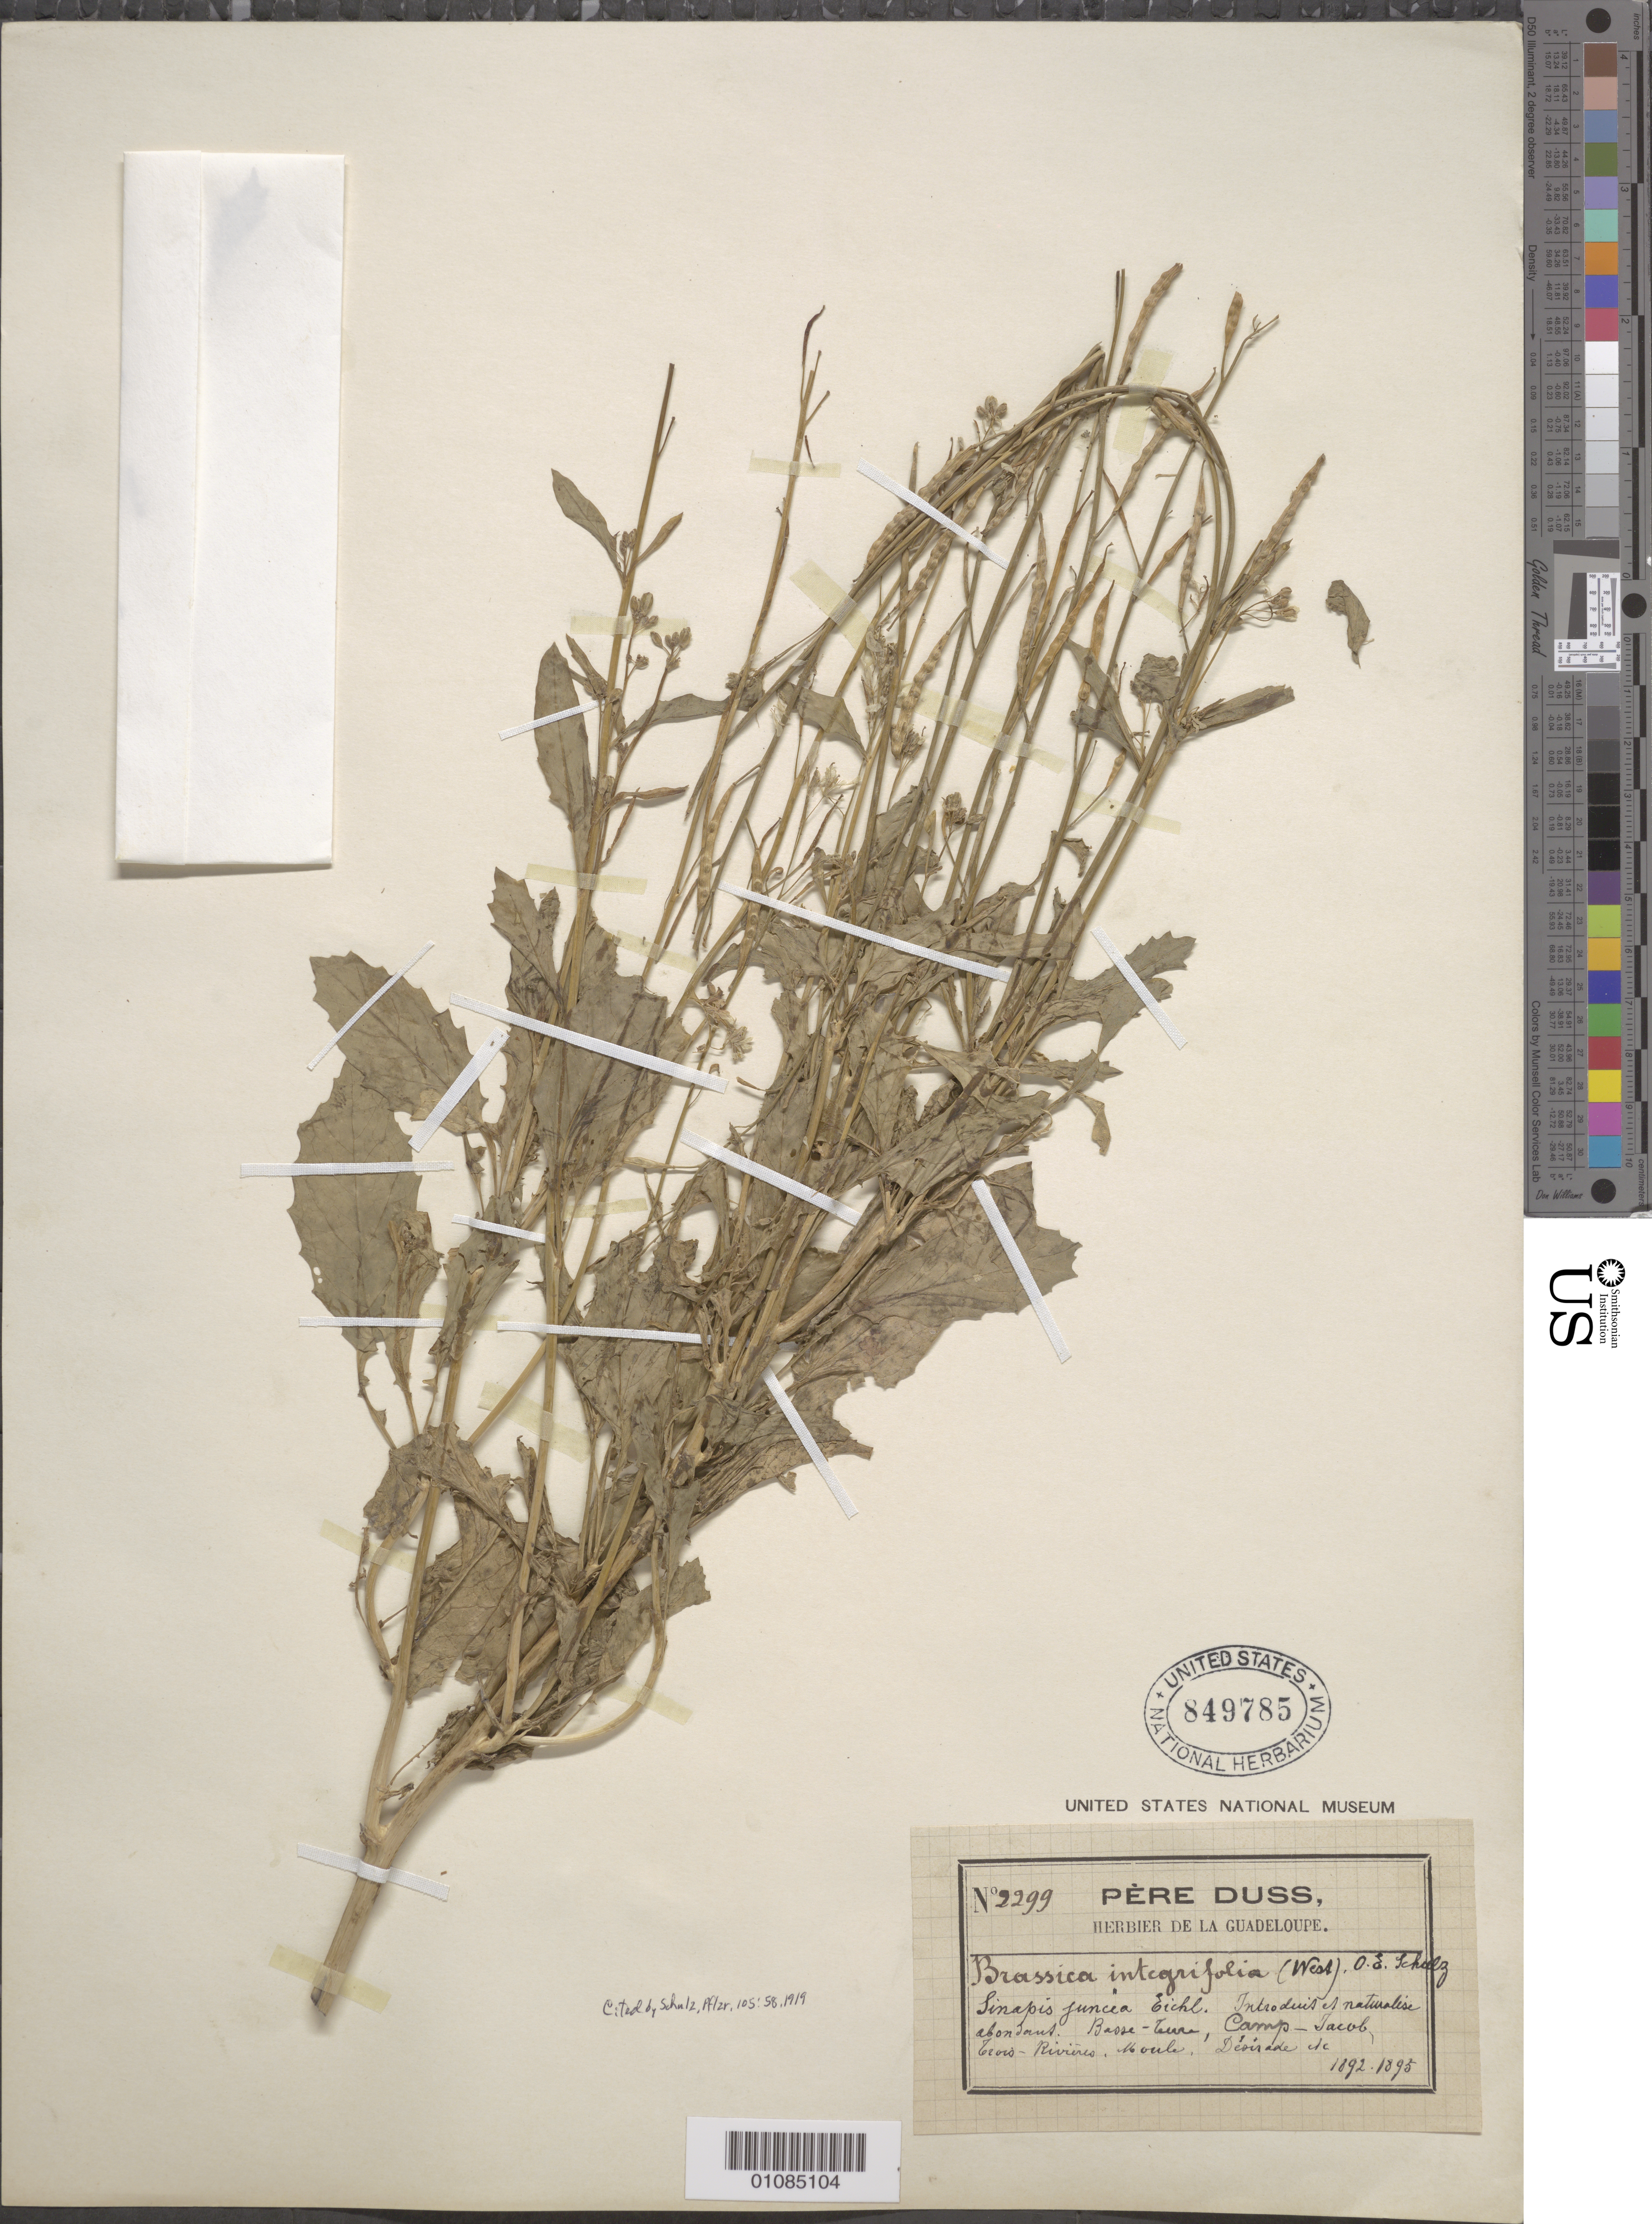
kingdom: Plantae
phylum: Tracheophyta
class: Magnoliopsida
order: Brassicales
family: Brassicaceae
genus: Brassica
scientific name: Brassica integrifolia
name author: (H. West) O.E. Schulz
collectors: Père Duss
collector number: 2299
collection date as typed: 1892 to -- --- 1893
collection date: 1892/1893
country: Guadeloupe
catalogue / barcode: US 849785